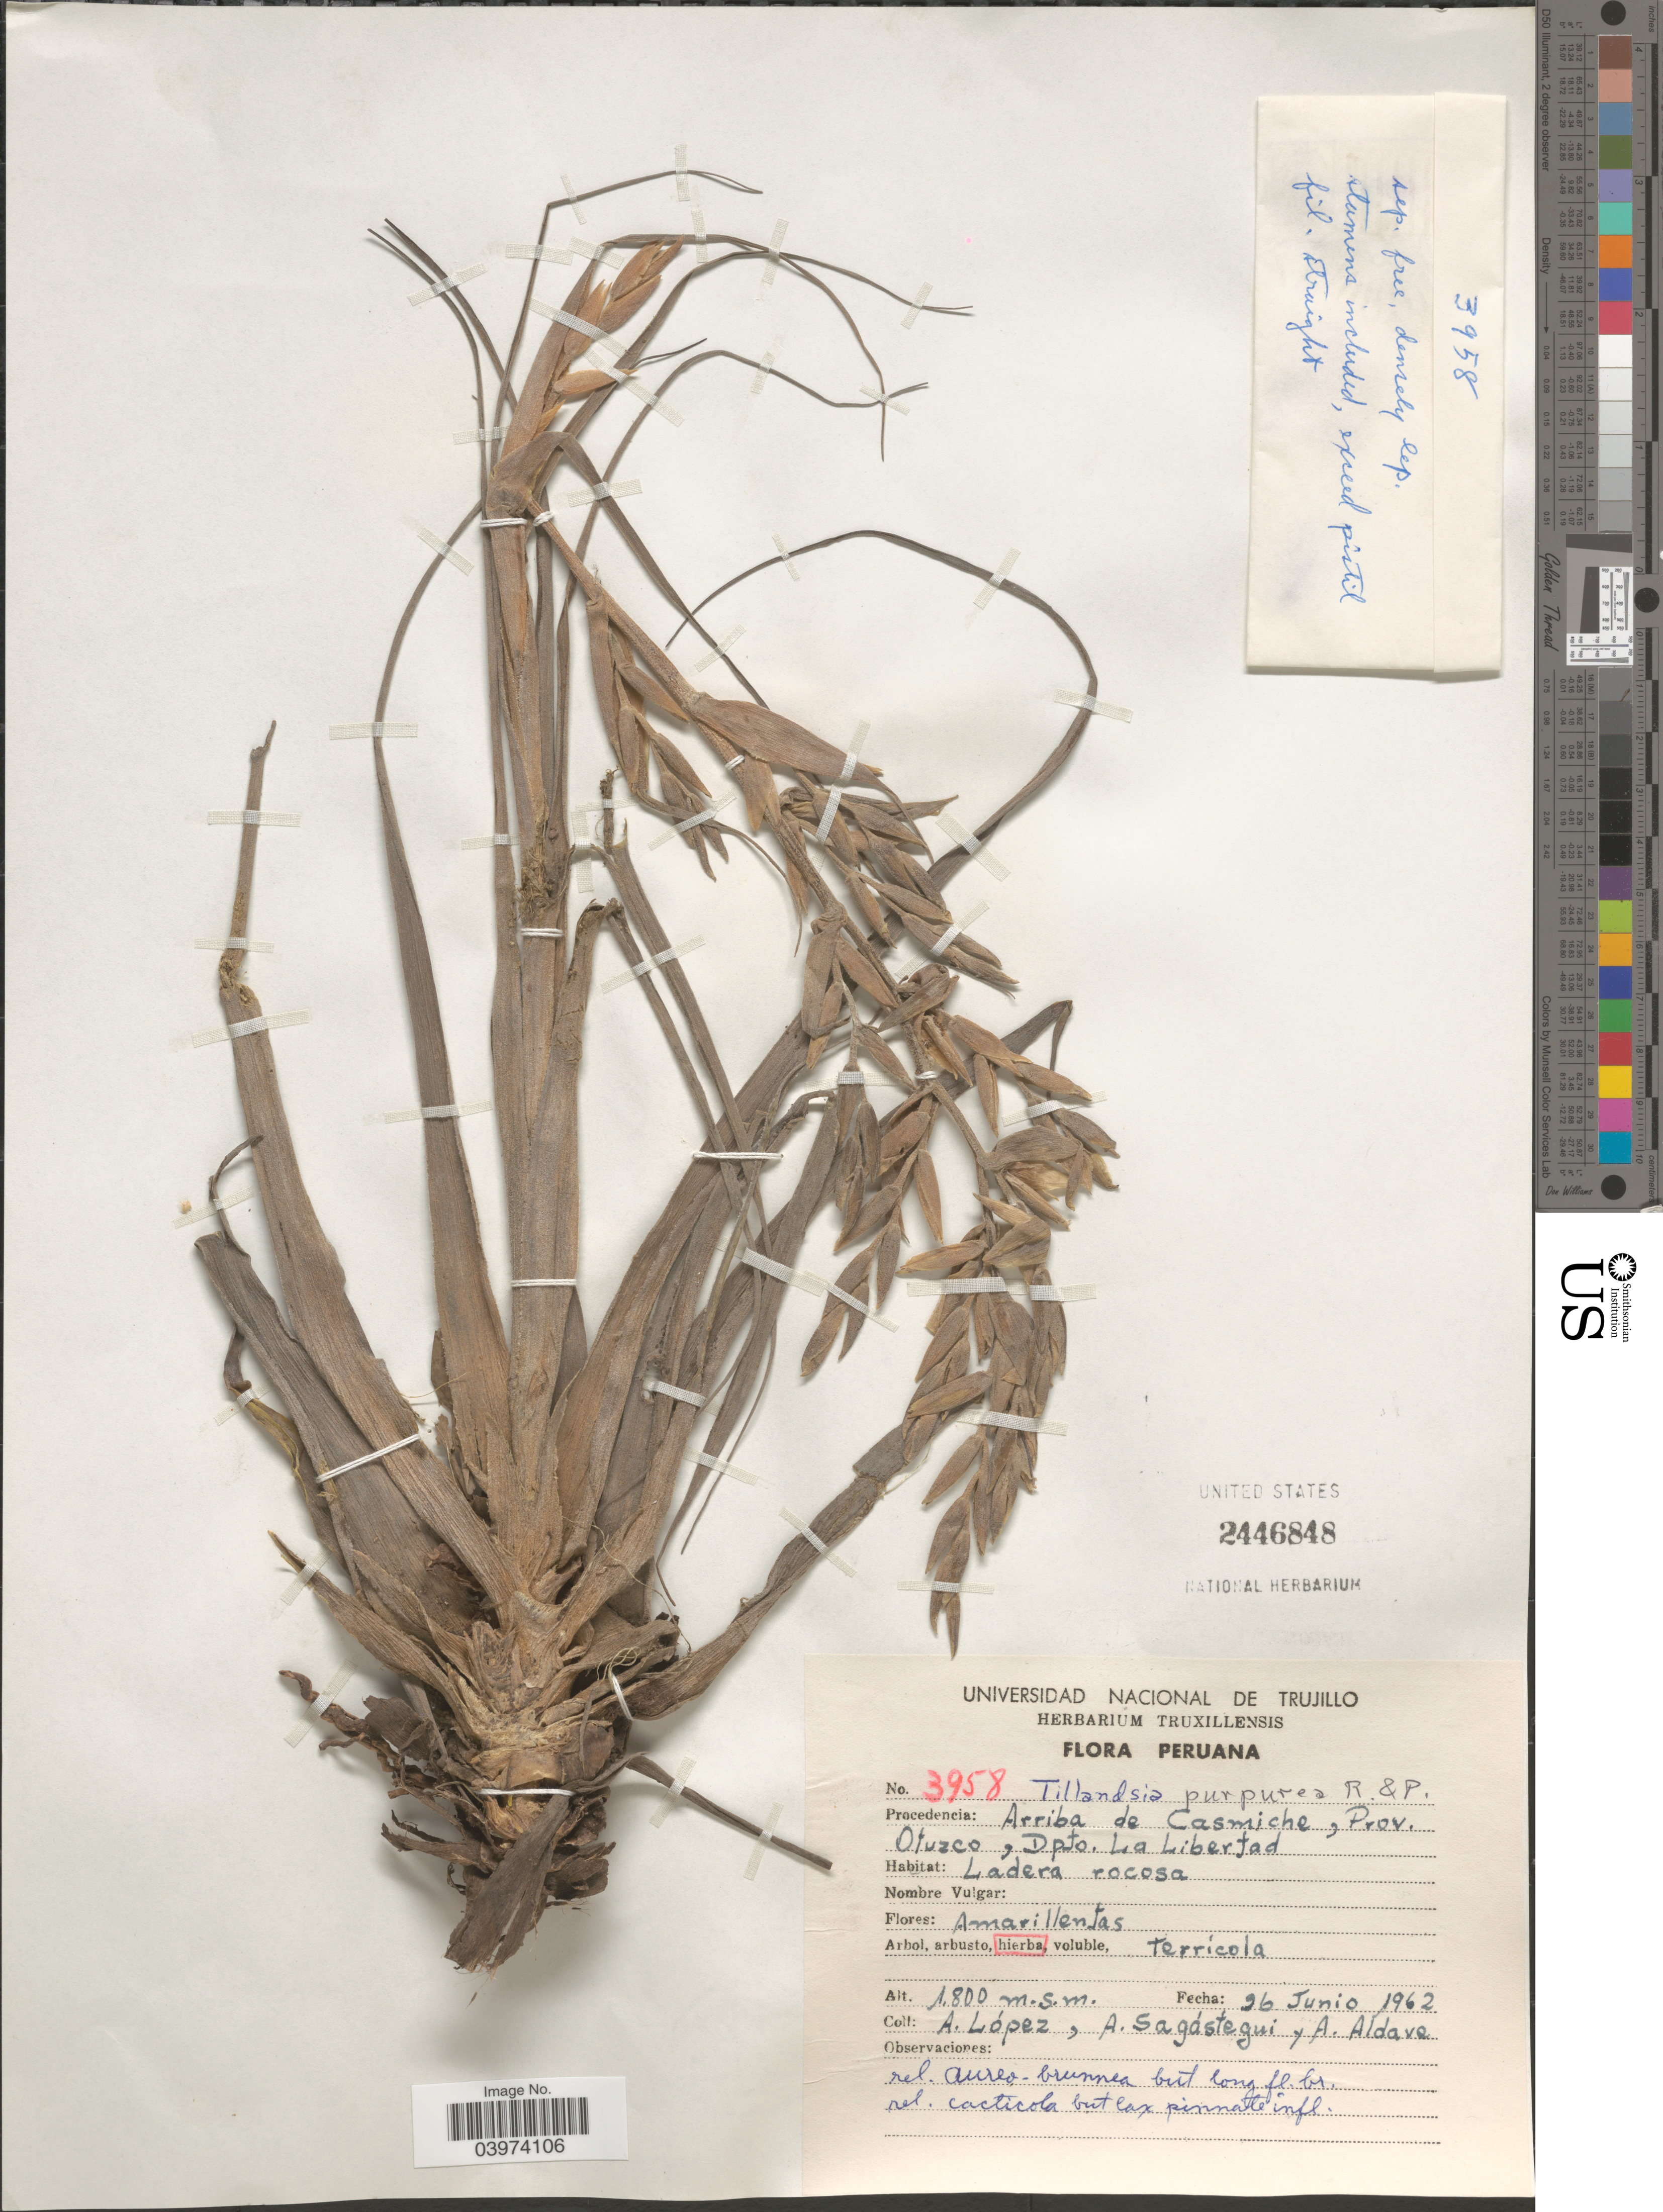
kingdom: Plantae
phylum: Tracheophyta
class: Liliopsida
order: Poales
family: Bromeliaceae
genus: Tillandsia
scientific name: Tillandsia purpurea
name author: Ruiz & Pav.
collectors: A. López, A. Sagastegui & A. Aldave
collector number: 3958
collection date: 1962-06-26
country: Peru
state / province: La Libertad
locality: Arriba de Casmiche, Prov. Otuzco, Dpto. La Libertad.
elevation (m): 1800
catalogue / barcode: US 2446848